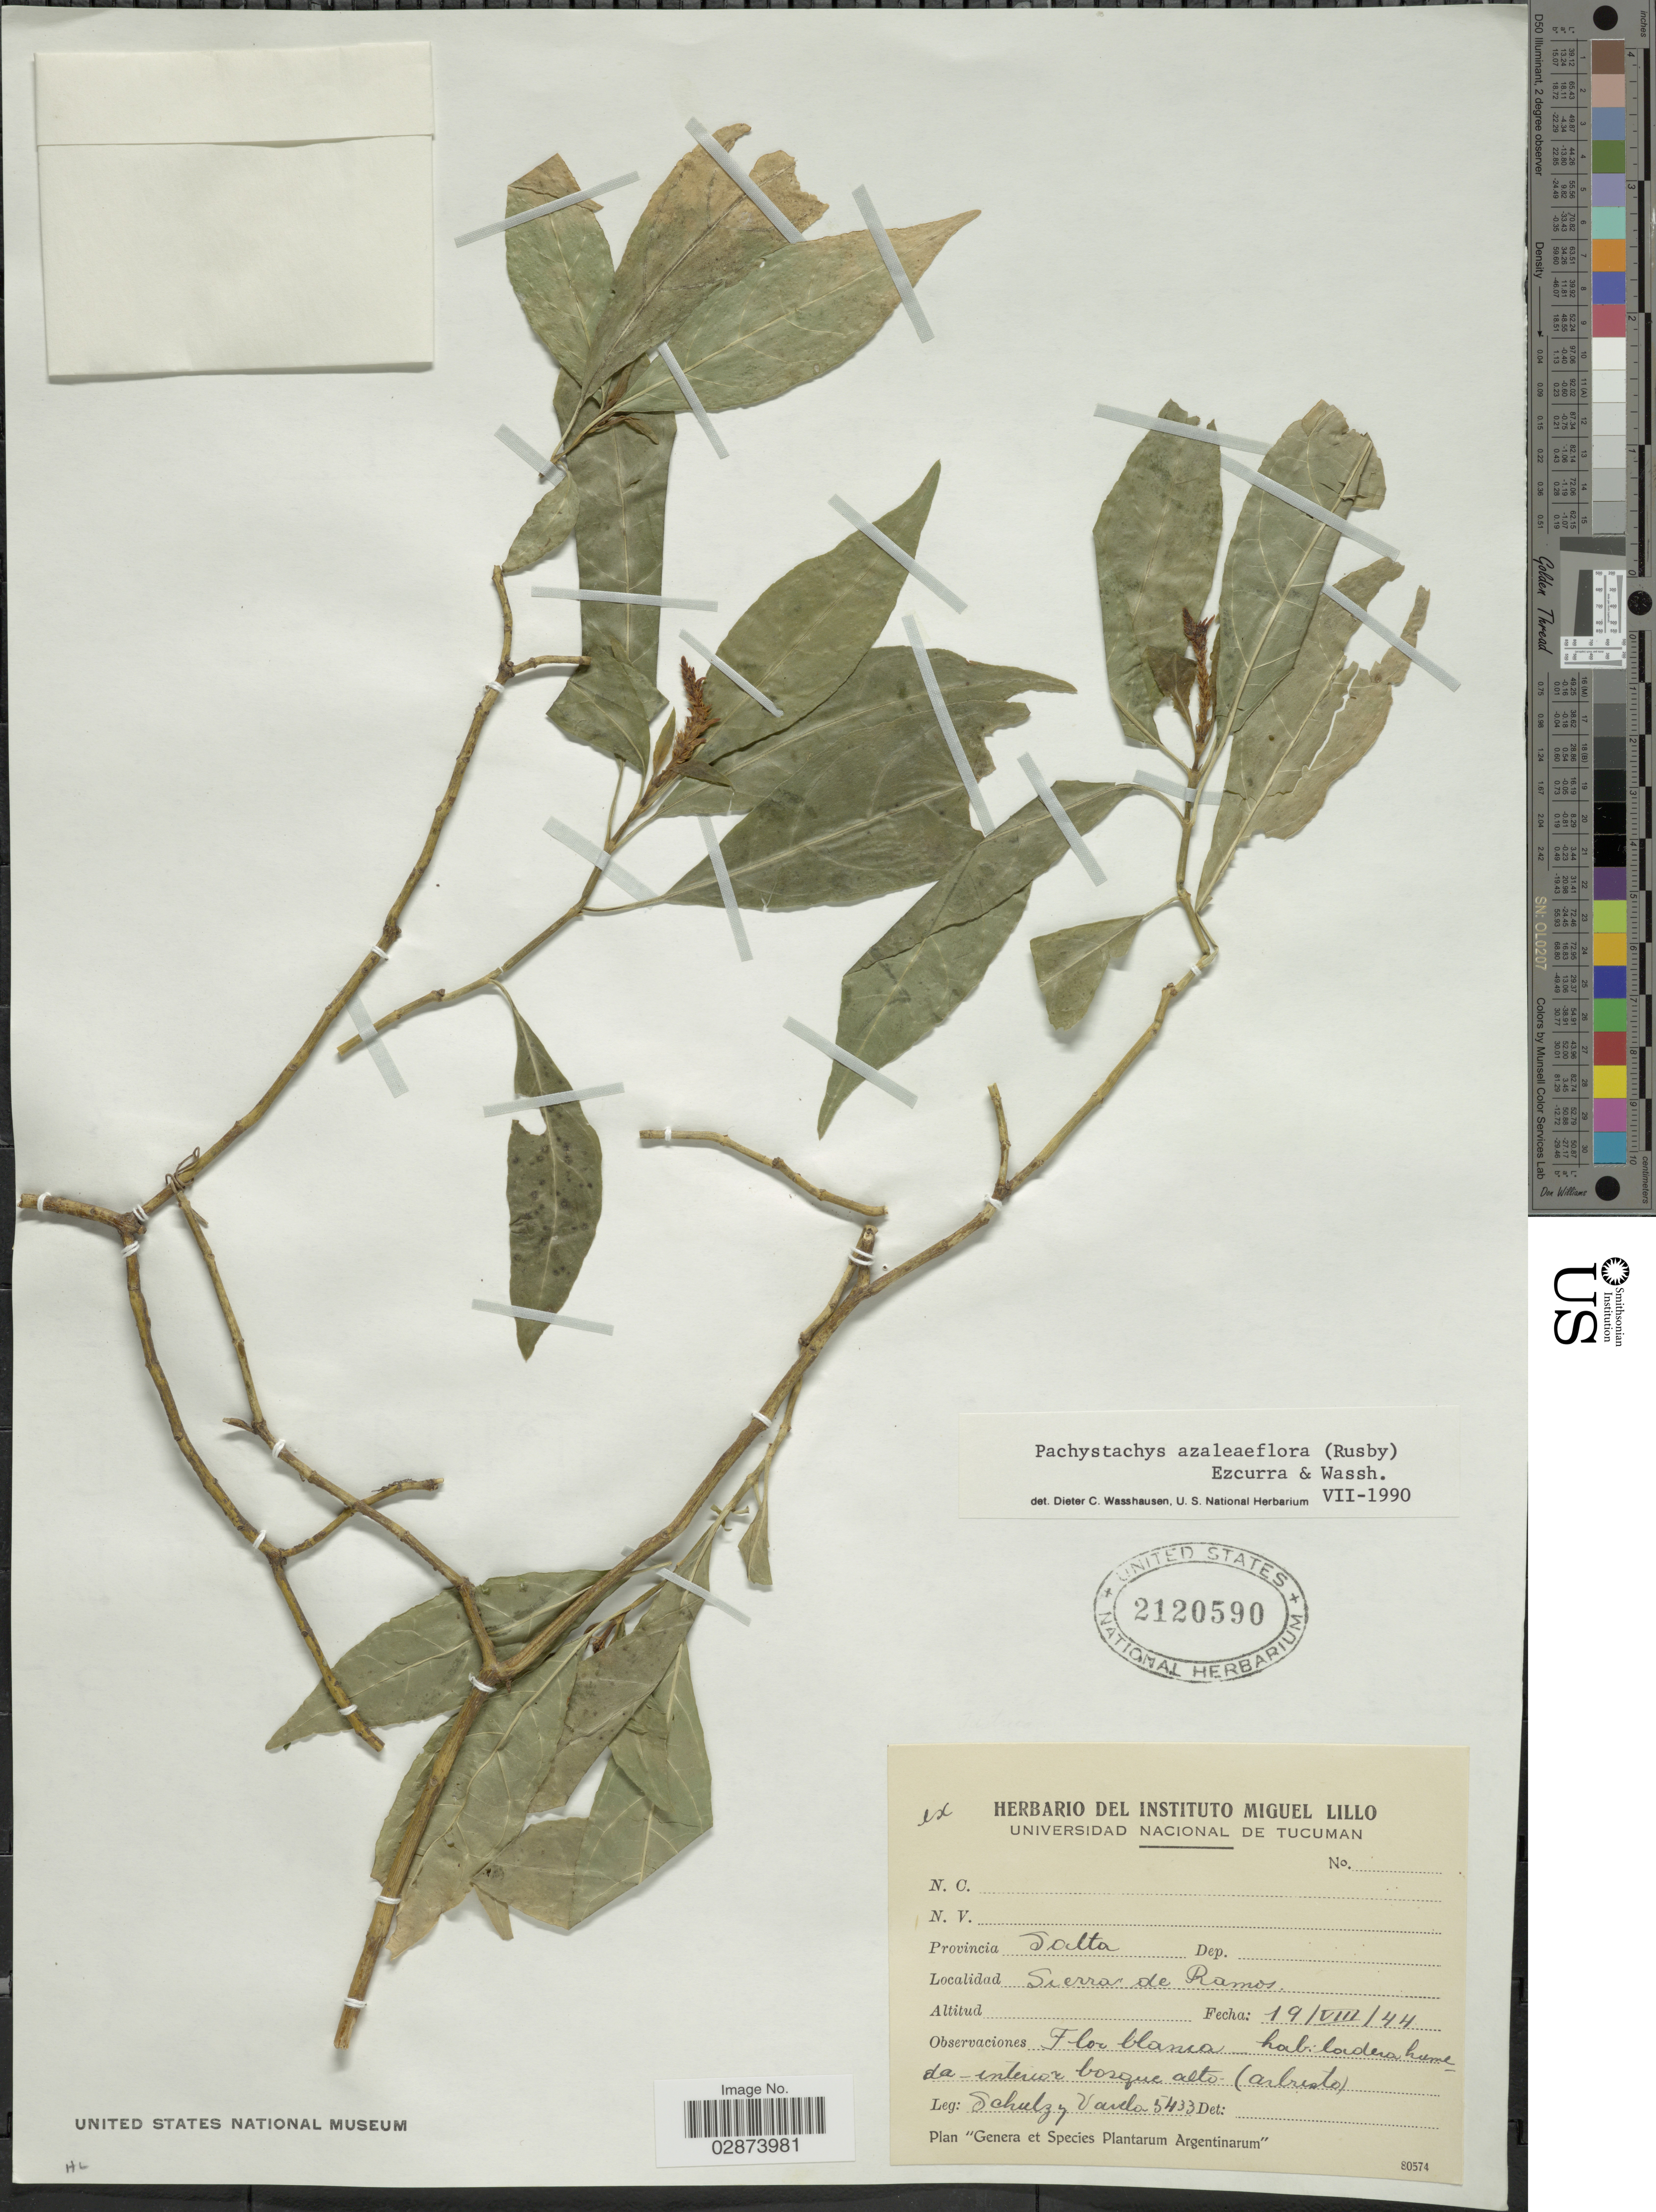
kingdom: Plantae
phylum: Tracheophyta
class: Magnoliopsida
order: Lamiales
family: Acanthaceae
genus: Schaueria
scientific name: Schaueria azaleiflora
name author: Rusby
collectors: Schulz, -- & Vavela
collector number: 5433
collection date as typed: Transcribed d/m/y: 19/8/44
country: Argentina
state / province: Salta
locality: Provincia Salta. Sierra de Ramos.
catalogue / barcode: US 2120590